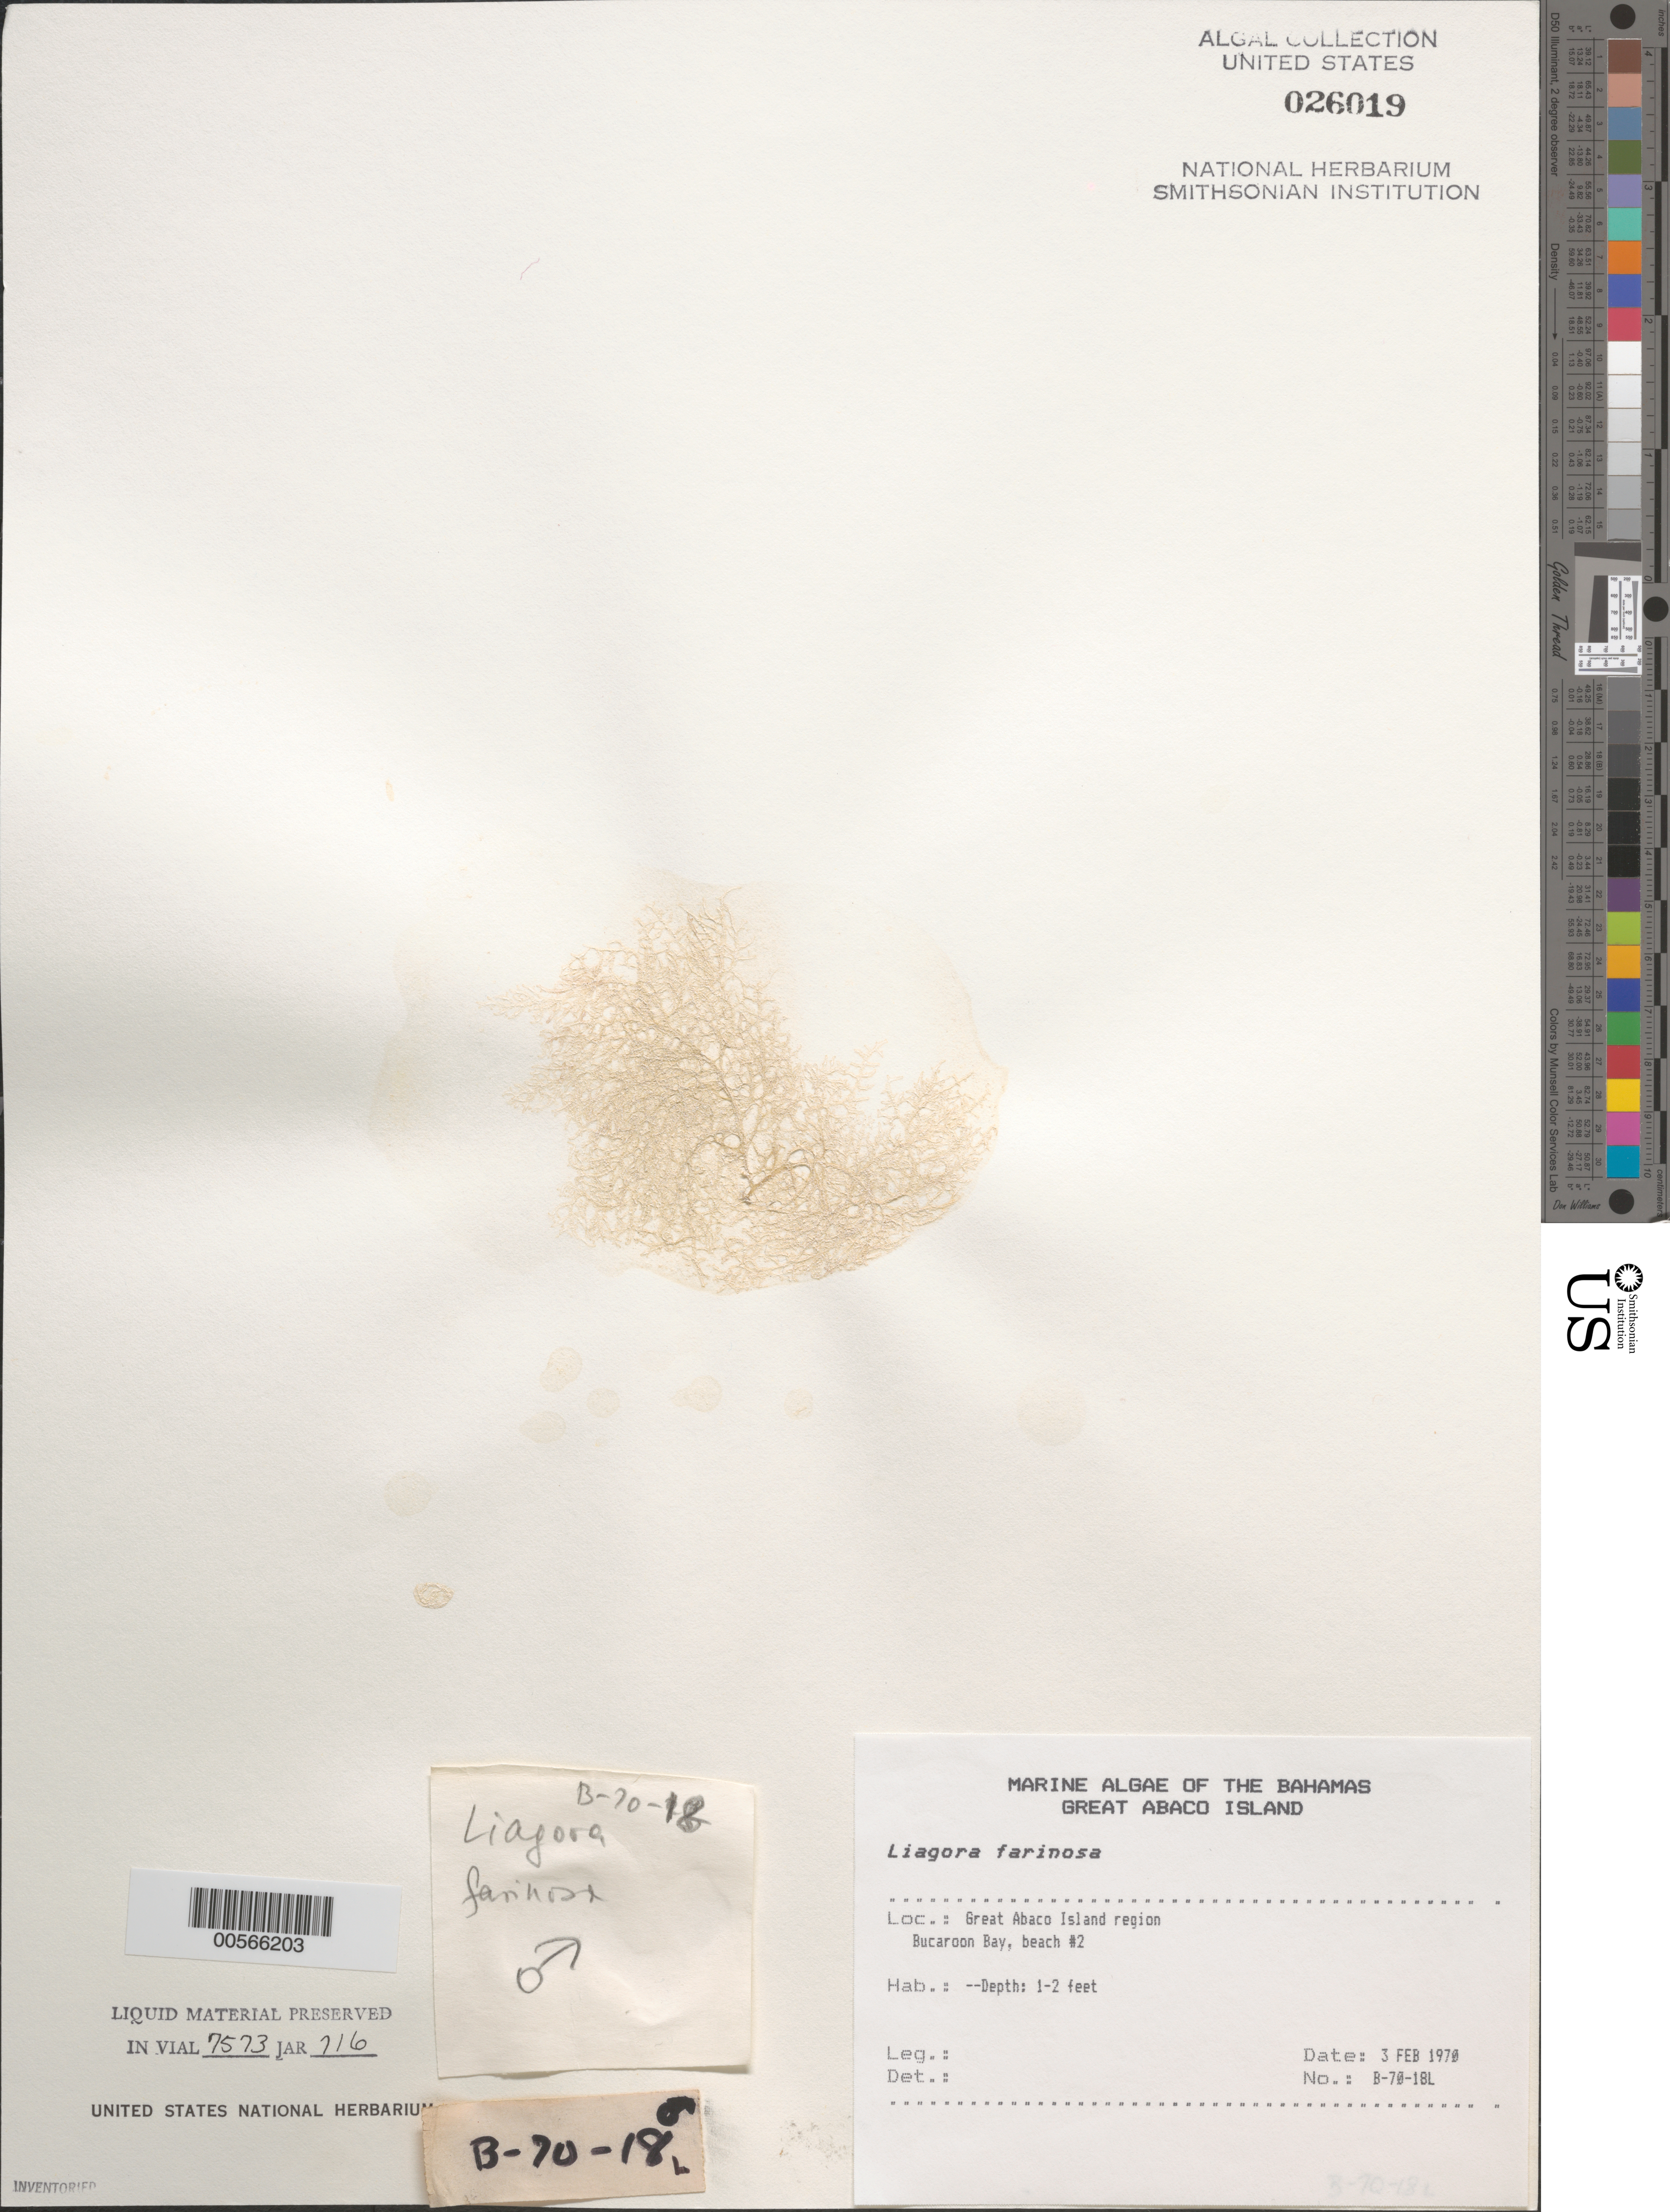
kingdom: Plantae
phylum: Rhodophyta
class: Florideophyceae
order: Nemaliales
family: Liagoraceae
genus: Liagora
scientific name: Liagora farinosa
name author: J.V.Lamouroux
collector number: B-70-18l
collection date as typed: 03 Feb 1970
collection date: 1970-02-03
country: Bahamas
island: Great Abaco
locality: Buckaroon Bay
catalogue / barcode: US 26019